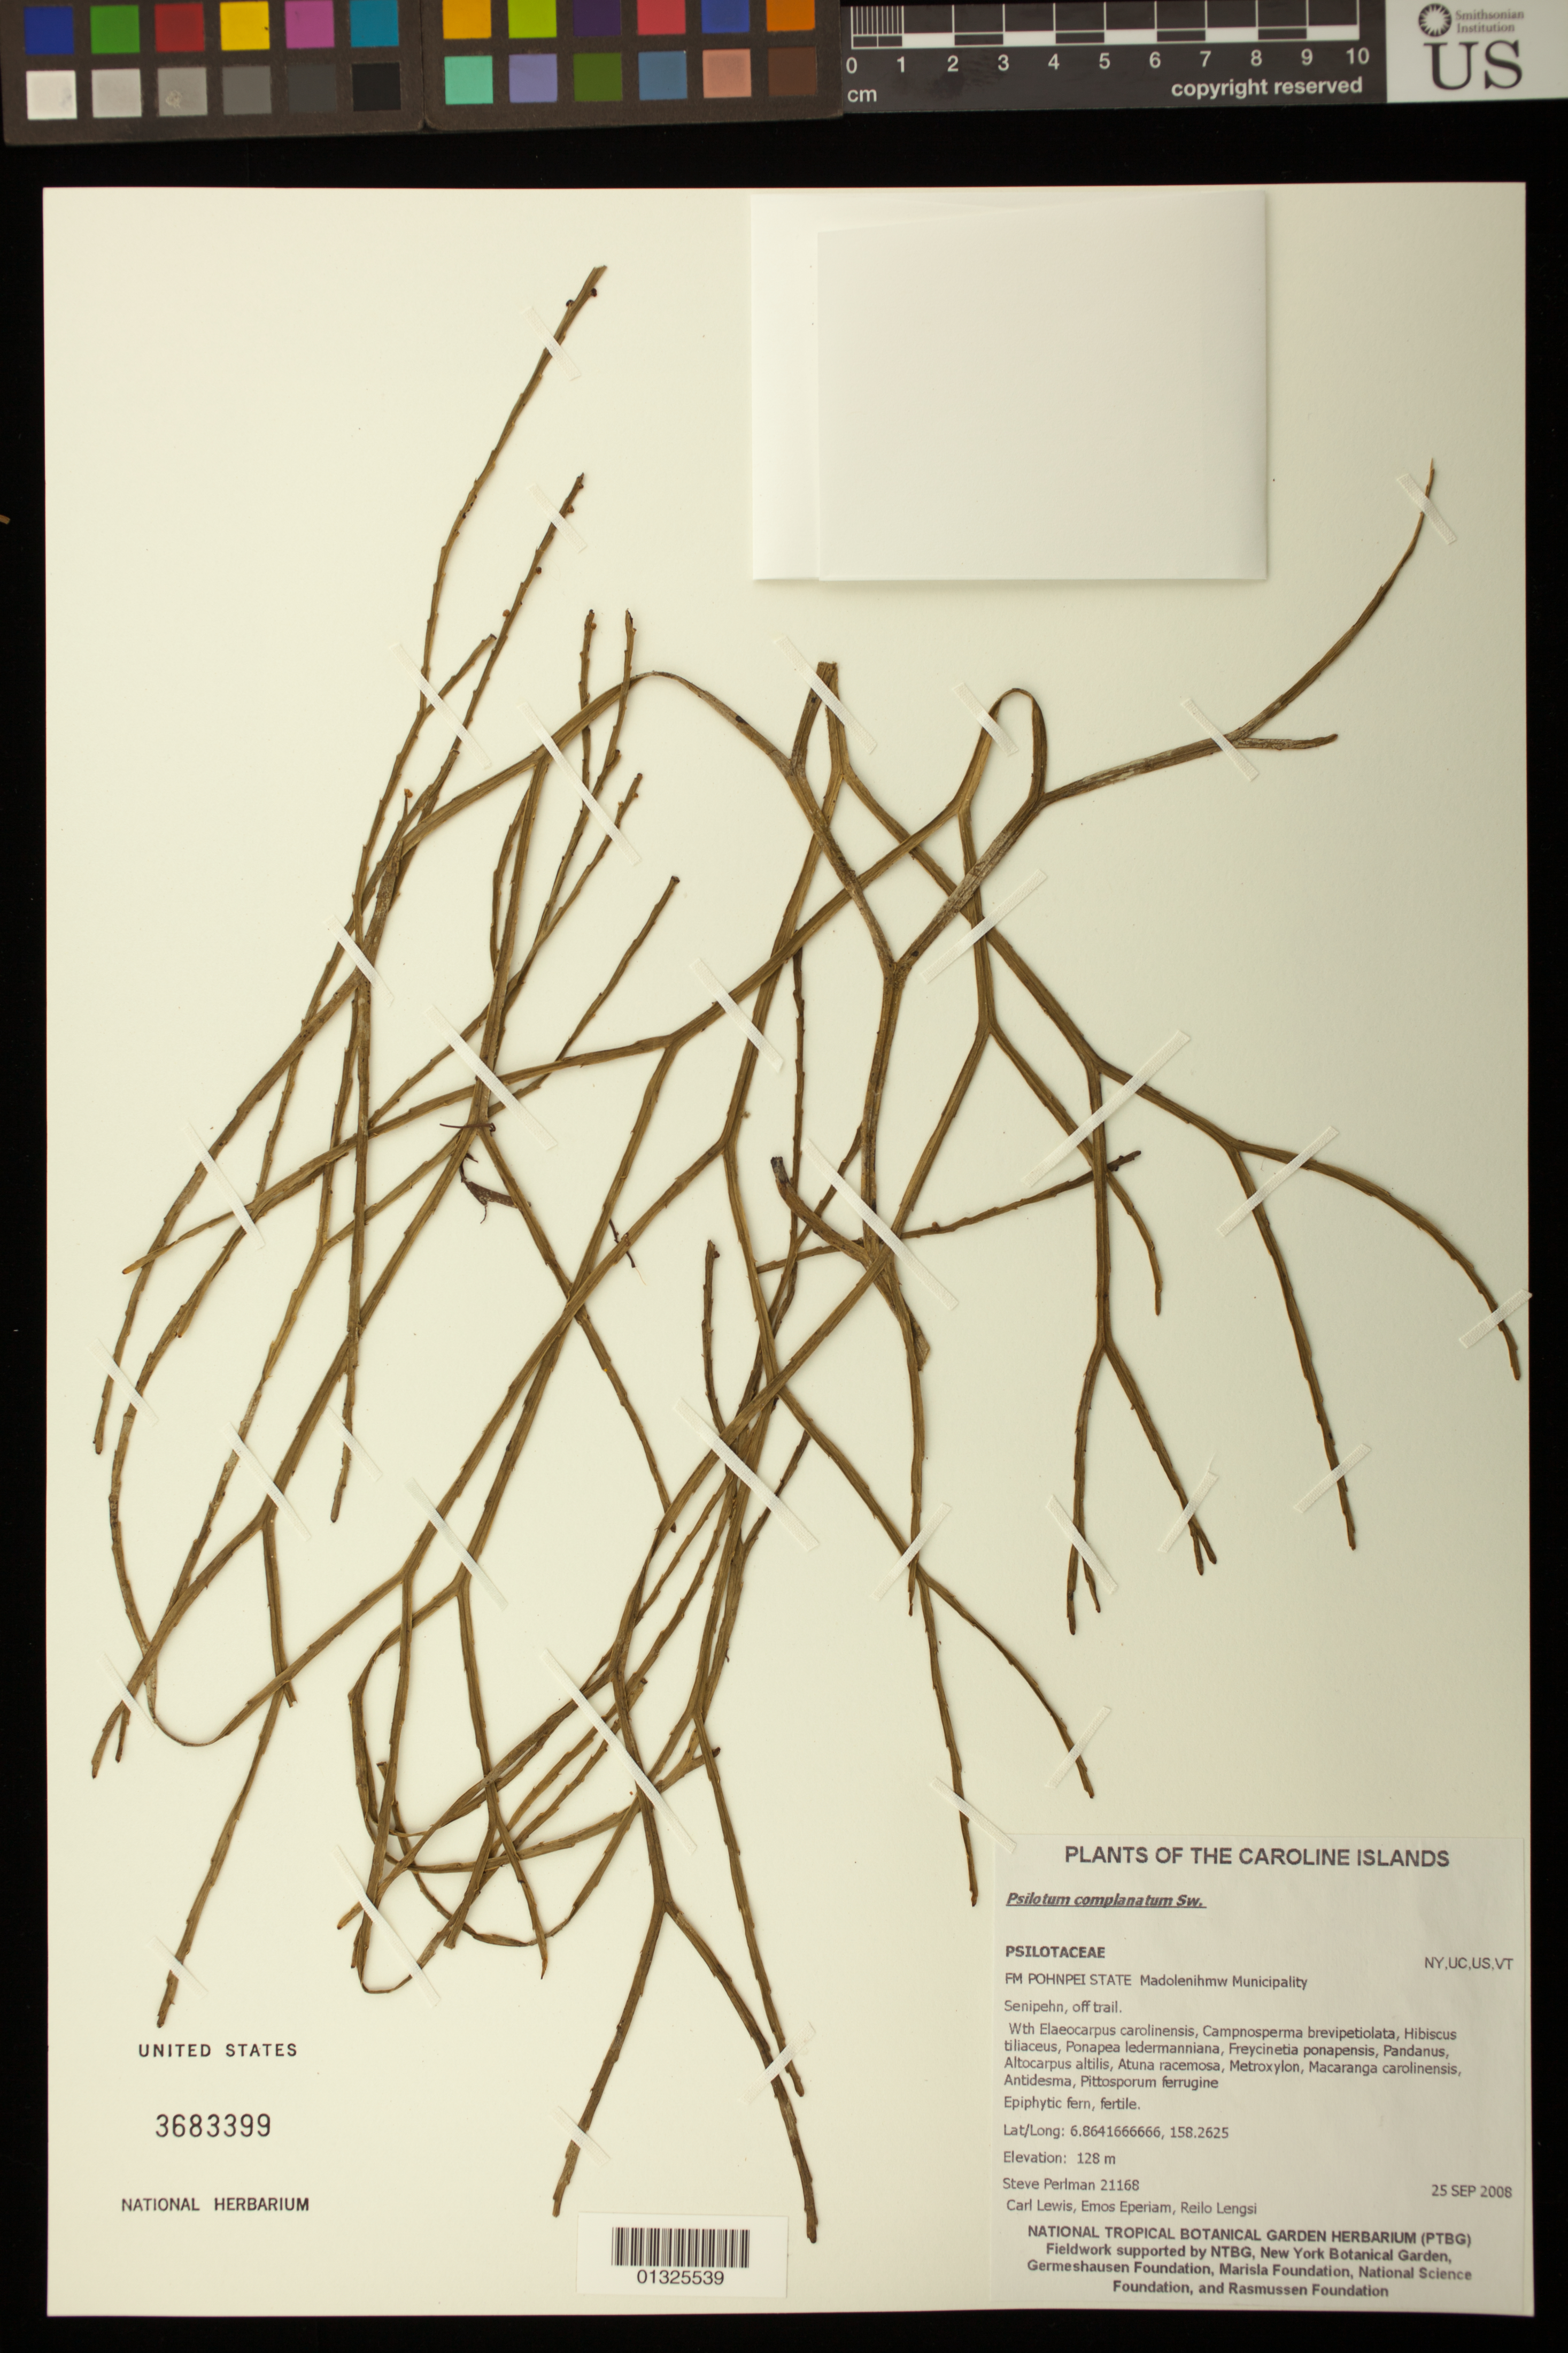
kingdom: Plantae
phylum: Tracheophyta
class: Polypodiopsida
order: Psilotales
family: Psilotaceae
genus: Psilotum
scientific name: Psilotum complanatum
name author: Sw.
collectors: S. P. Perlman, C. Lewis, P. Eperiam & R. Lengsi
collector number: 21168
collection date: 2008-09-25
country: Micronesia, Federated States of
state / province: Pohnpei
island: Pohnpei [Ponape]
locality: Madolenihmw Municipality, Senipehn, off trail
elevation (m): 128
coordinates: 6.8641666666, 158.2625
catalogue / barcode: US 3683399